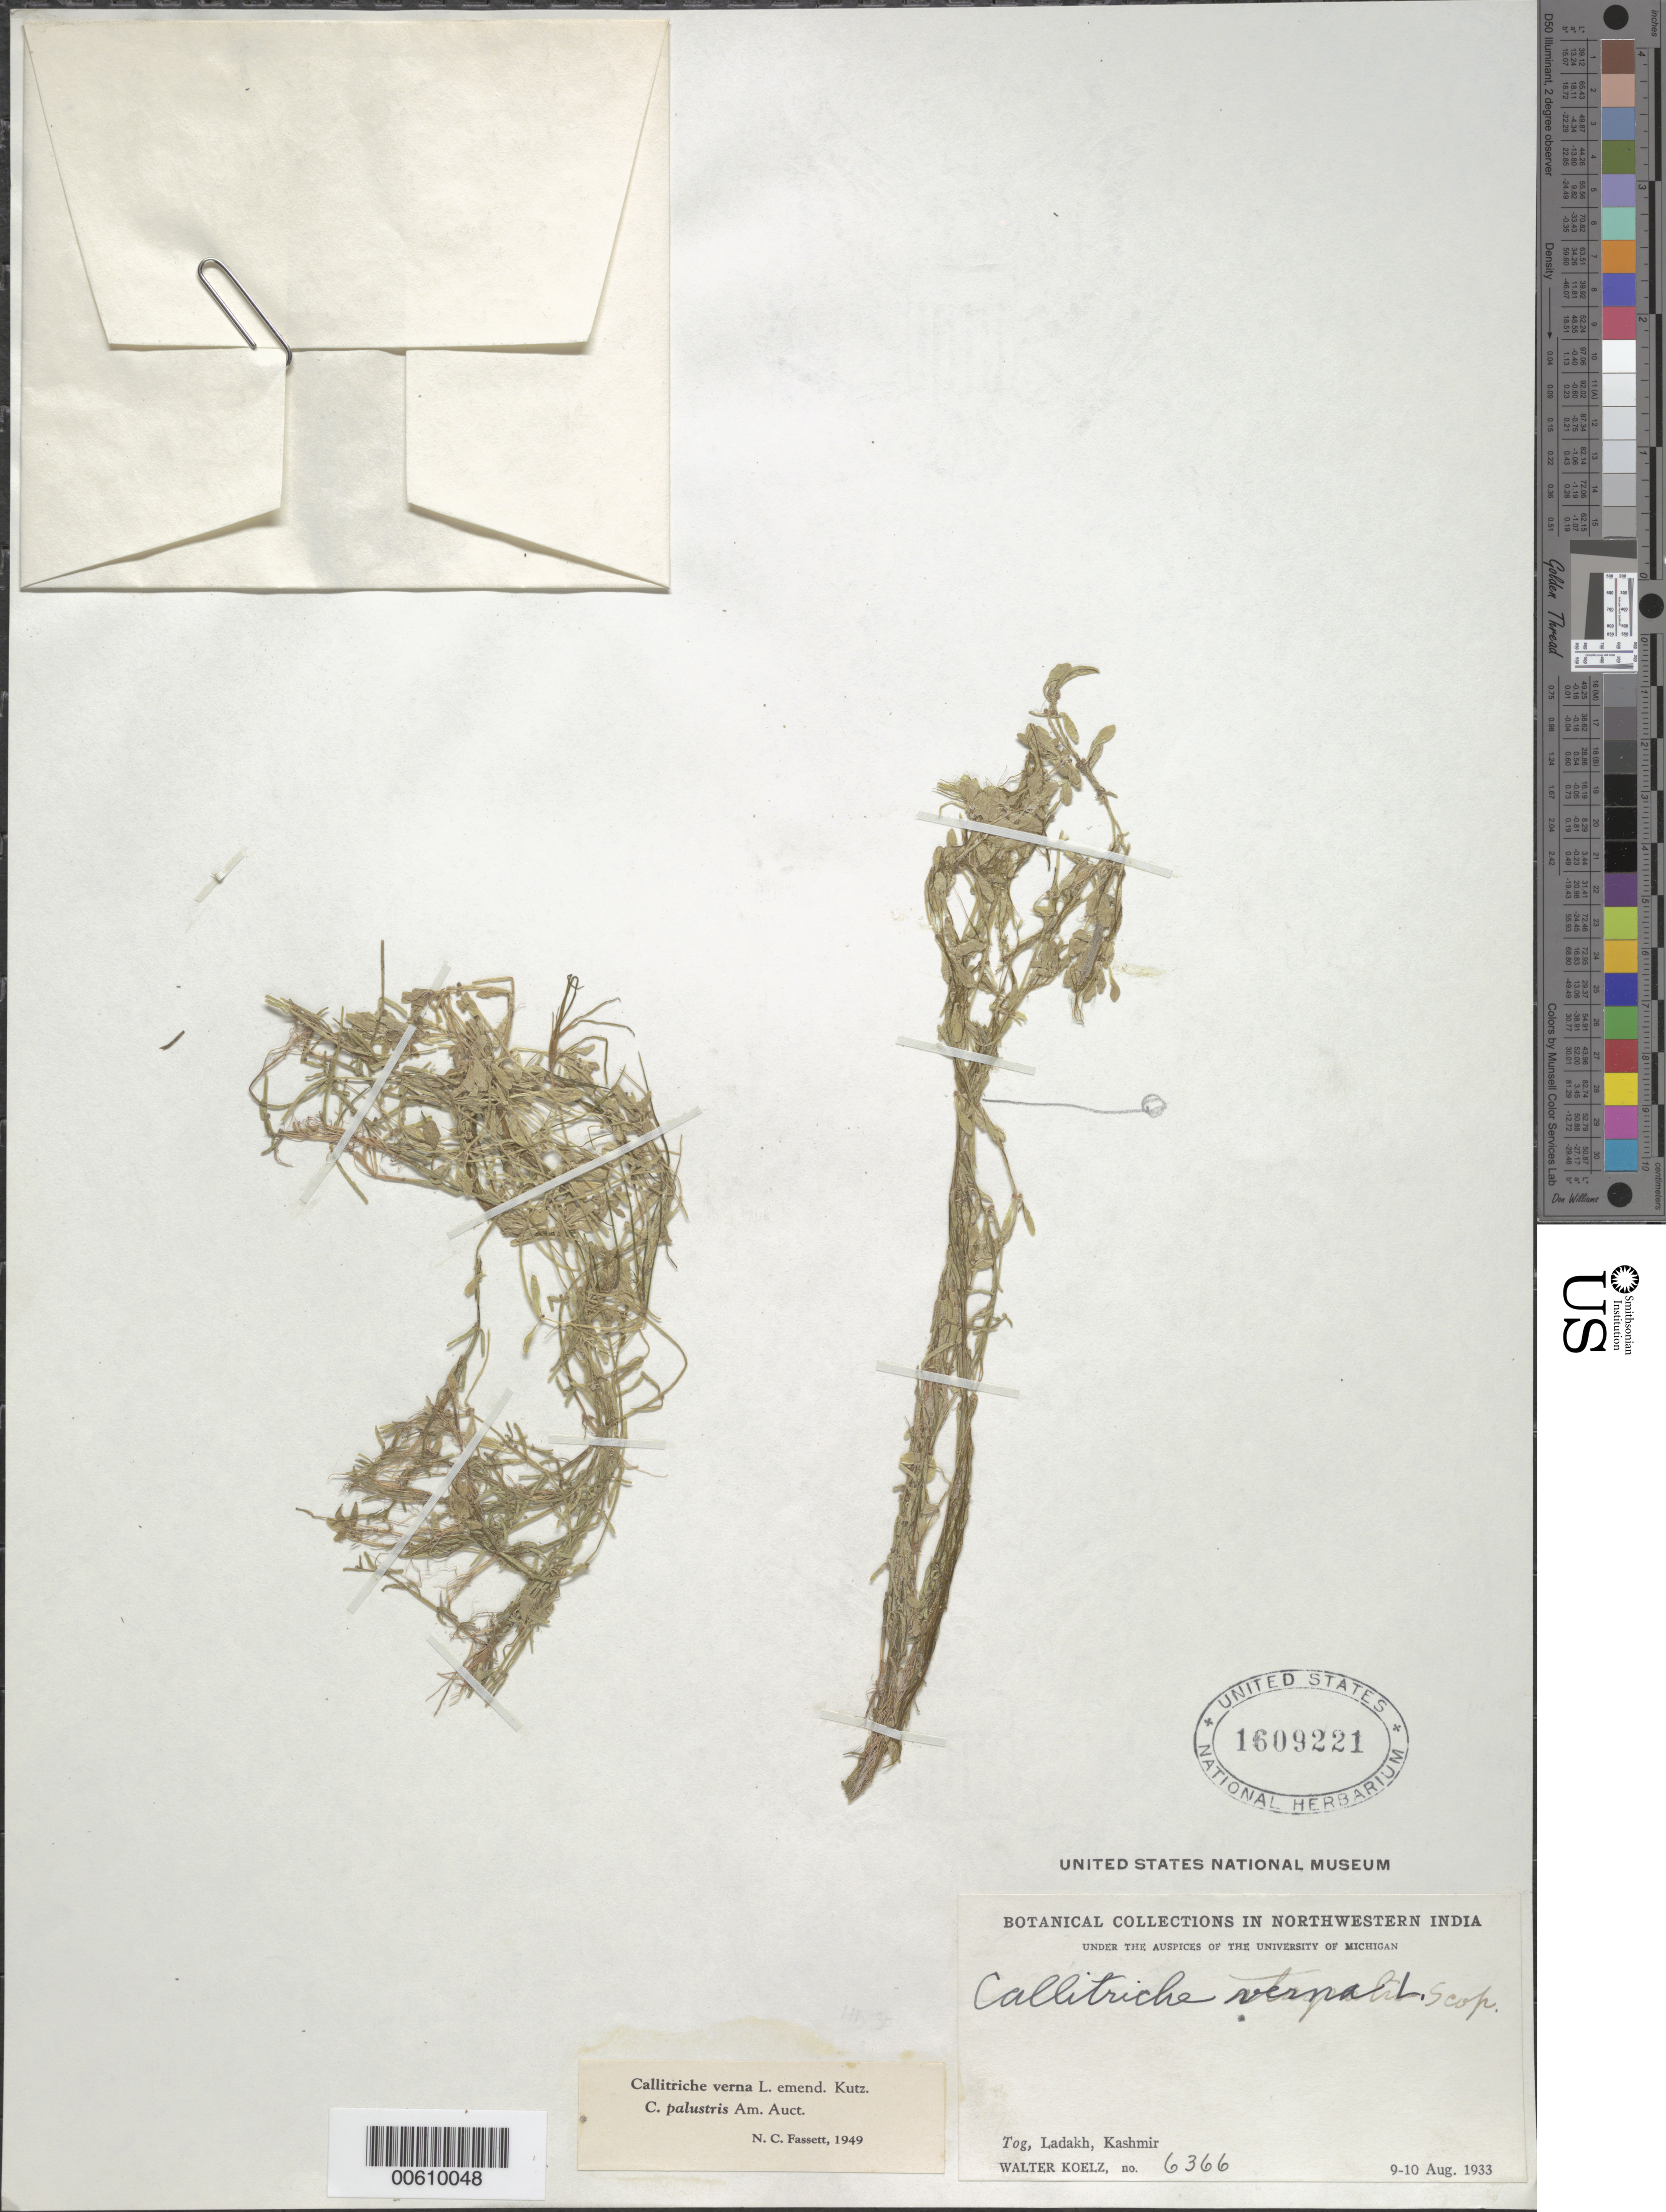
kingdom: Plantae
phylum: Tracheophyta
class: Magnoliopsida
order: Lamiales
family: Plantaginaceae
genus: Callitriche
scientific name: Callitriche verna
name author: L.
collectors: W. N. Koelz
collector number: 6366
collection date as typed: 09 Aug 1933 to 10 Aug 1933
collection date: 1933-08-09/1933-08-10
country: India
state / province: Jammu and Kashmir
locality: Kashmir, Tog, Ladakh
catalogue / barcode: US 1609221